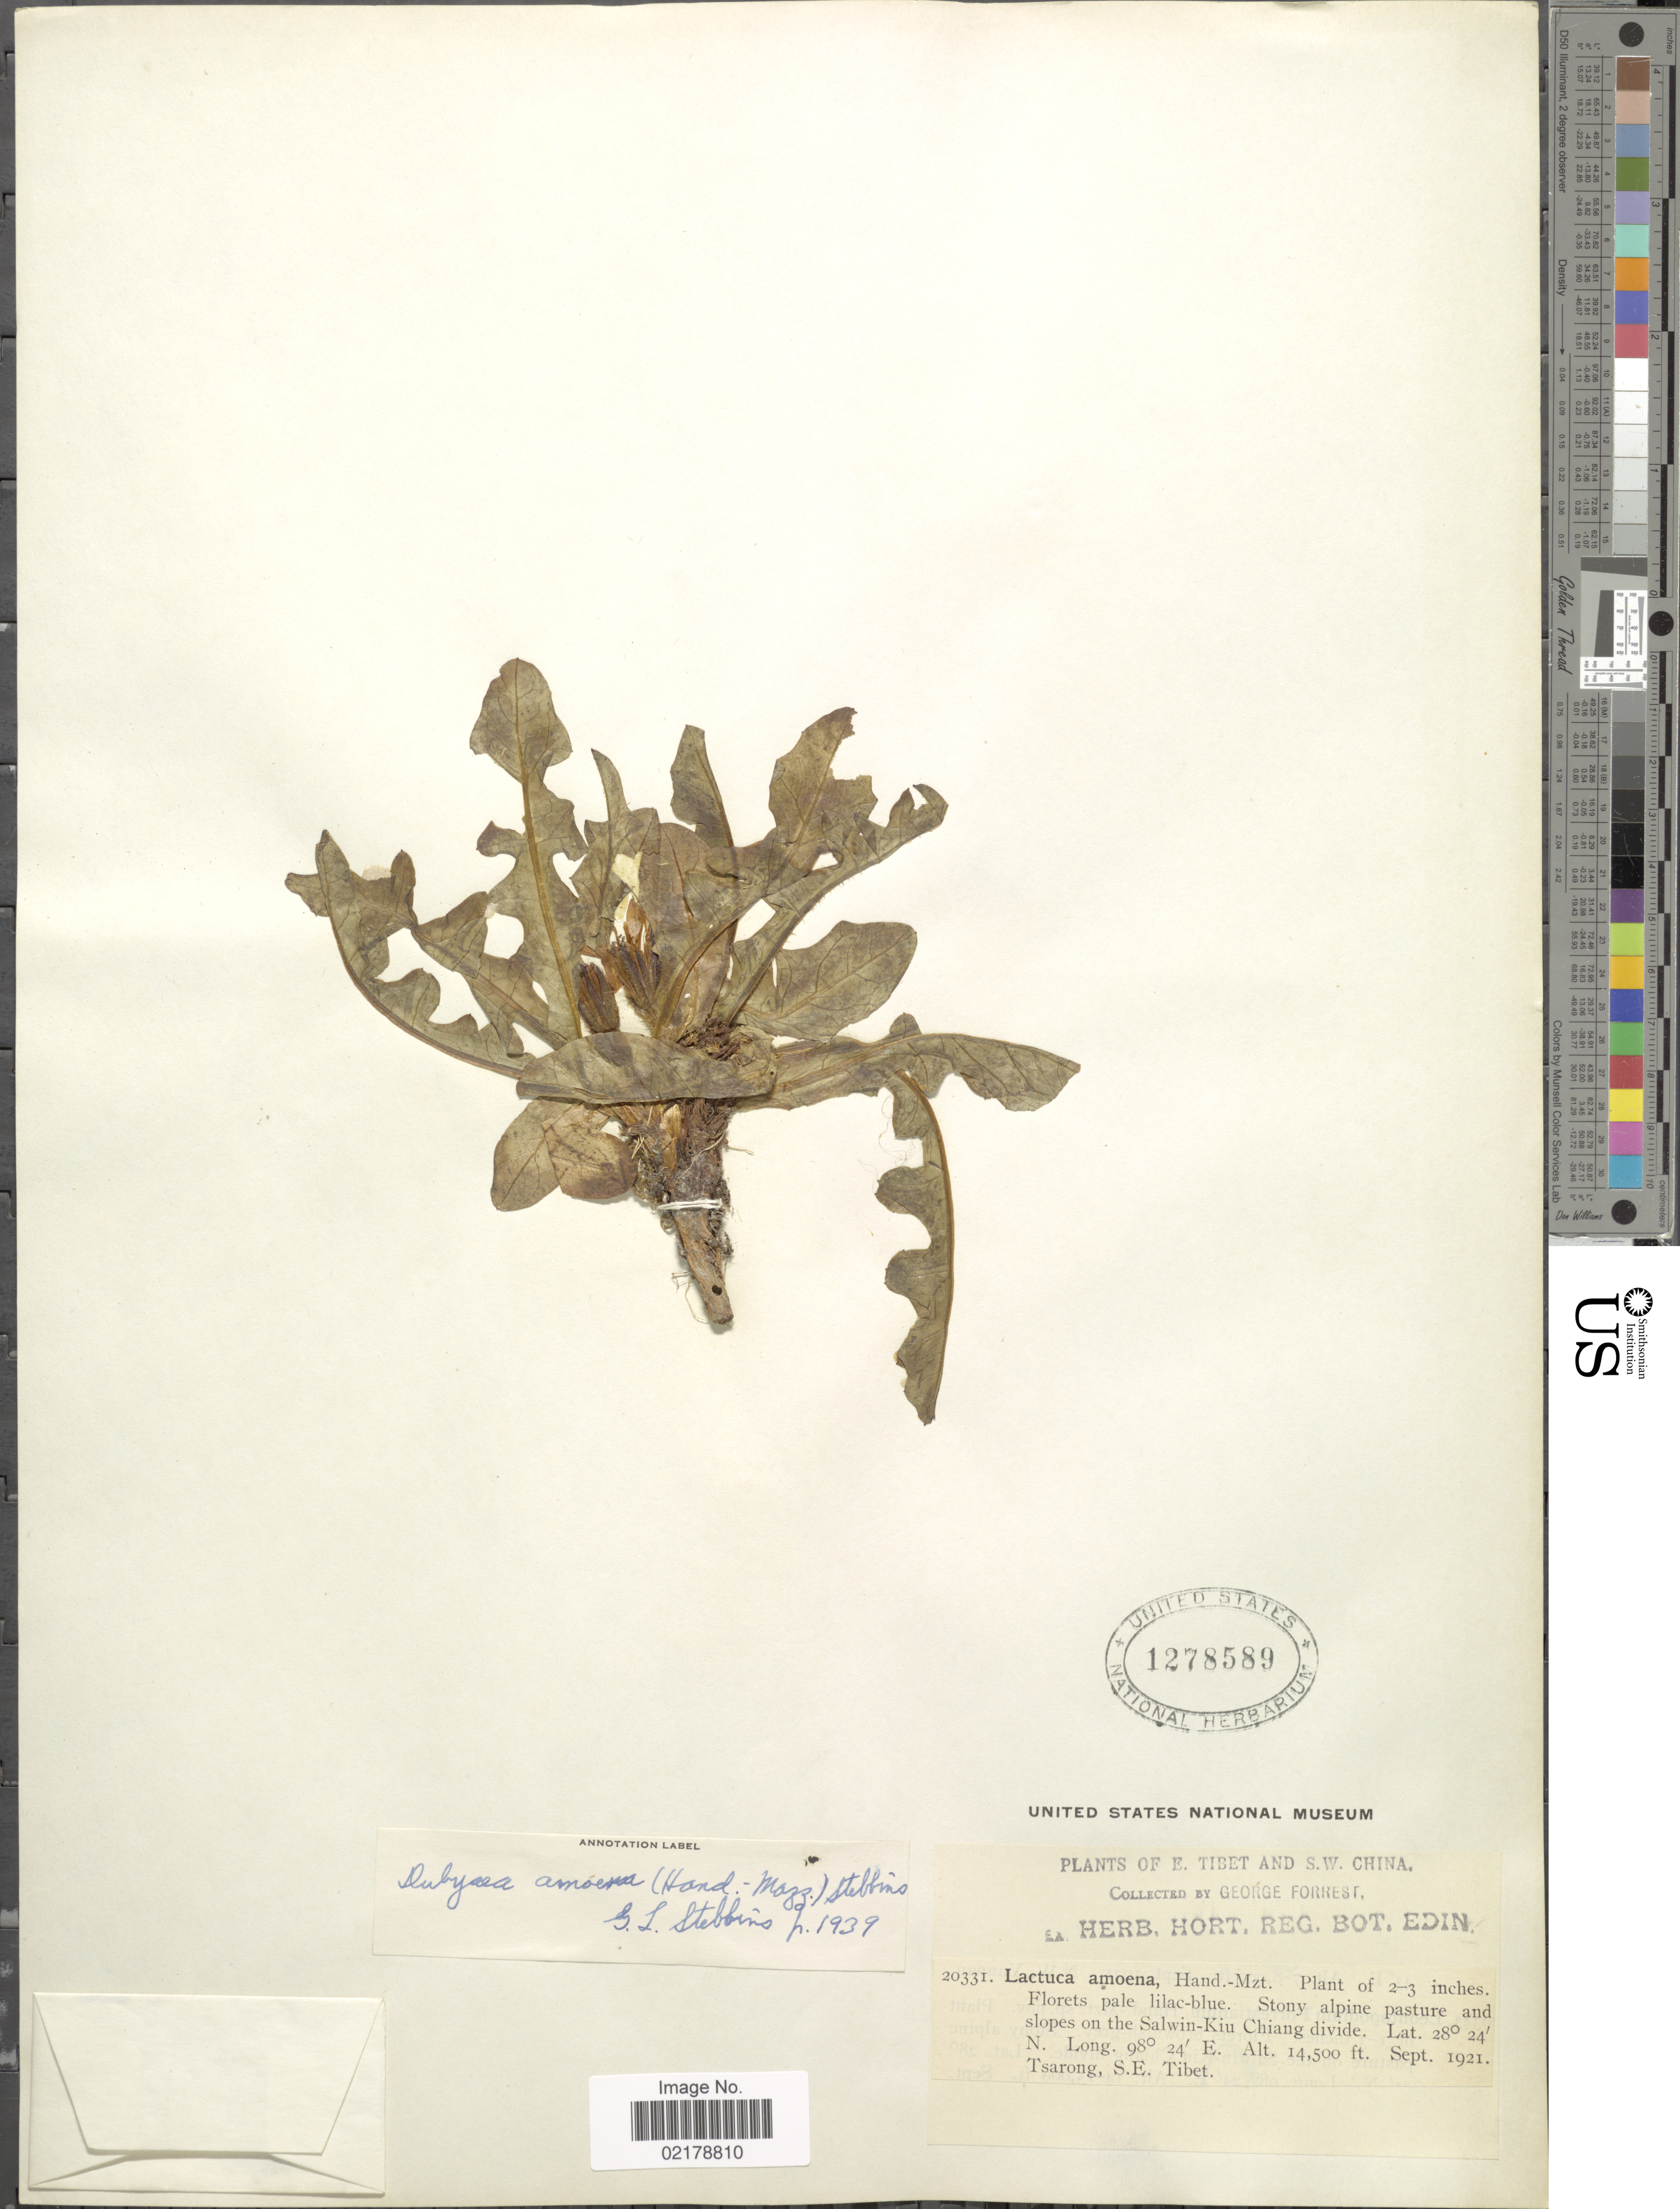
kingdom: Plantae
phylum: Tracheophyta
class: Magnoliopsida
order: Asterales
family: Asteraceae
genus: Dubyaea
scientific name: Dubyaea amoena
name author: (Hand.-Mazz.) Stebbins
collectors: G. Forrest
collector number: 20331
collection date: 1921-09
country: China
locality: E. Tibet and S.W. China. Stony alpine pasture and slopes on the Salwin-Kiu Chaing divide. Tsarong, S.E. Tibet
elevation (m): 4420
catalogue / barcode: US 1278589